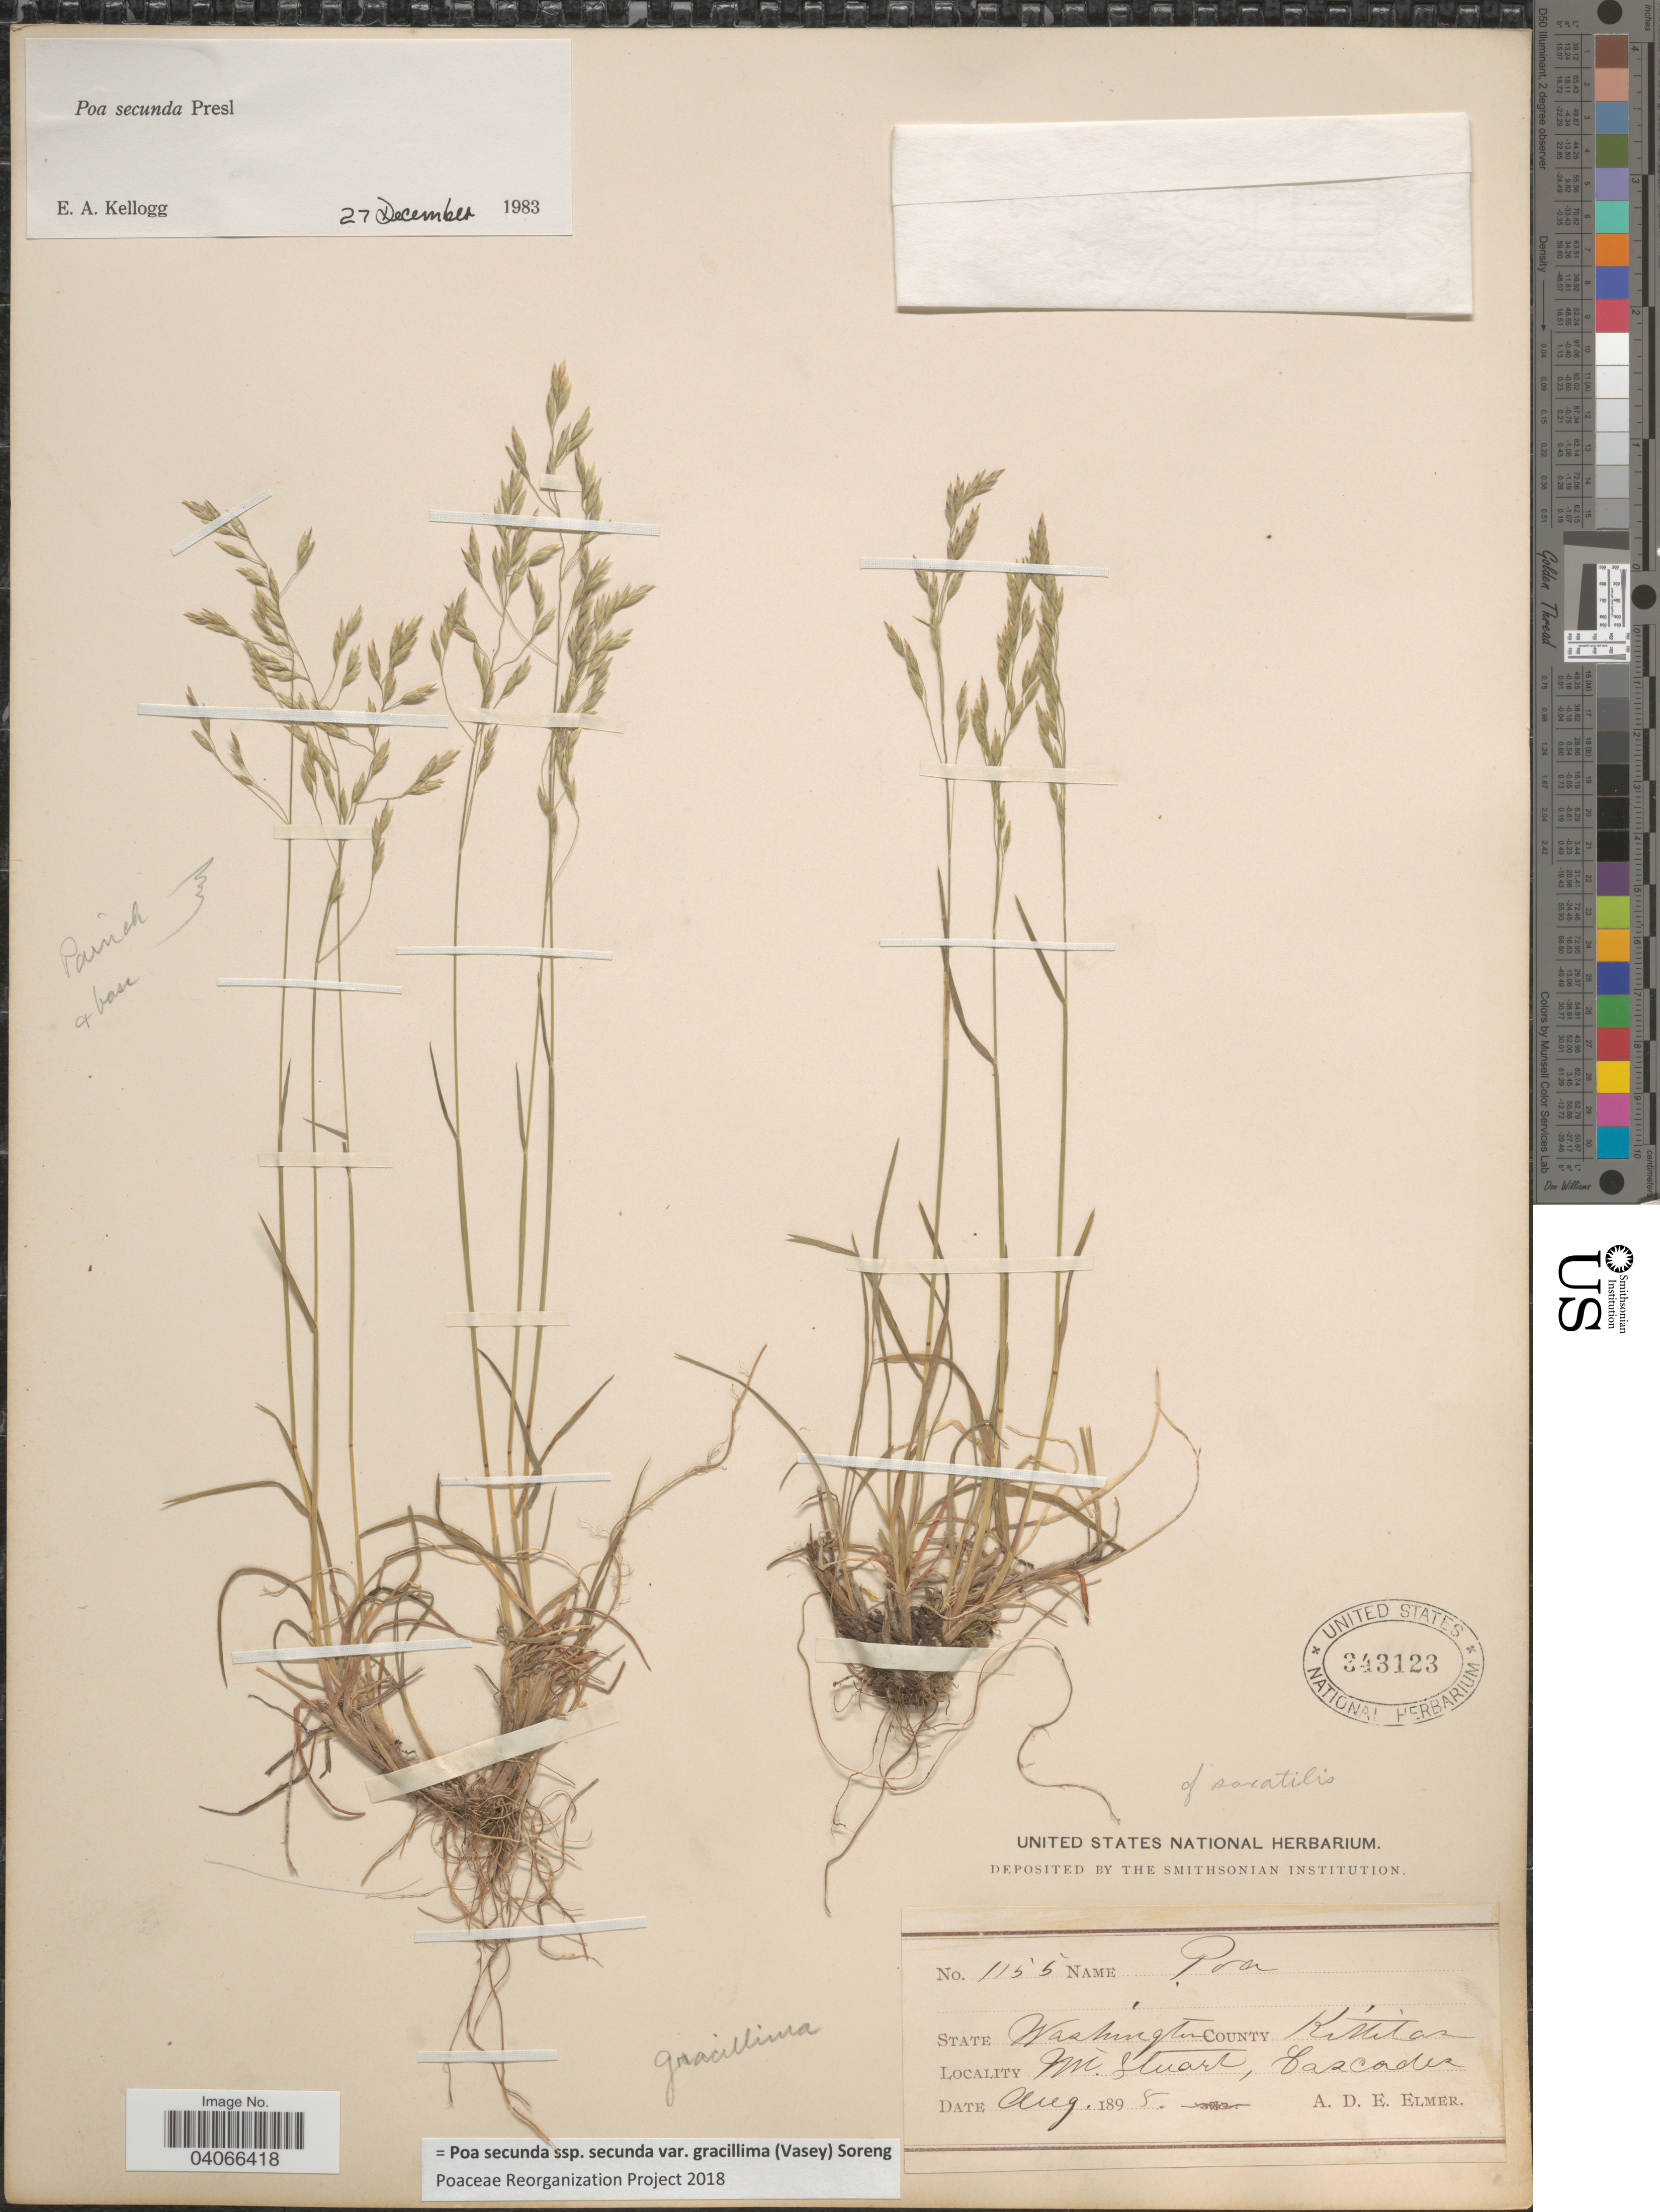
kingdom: Plantae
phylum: Tracheophyta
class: Liliopsida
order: Poales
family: Poaceae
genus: Poa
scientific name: Poa secunda subsp. secunda var. gracillima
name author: (Vasey) Soreng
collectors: A. D. E. Elmer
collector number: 1155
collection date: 1898-08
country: United States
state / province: Washington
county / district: Kittitas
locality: County Kittitas. Mt. Stuart, Cascades.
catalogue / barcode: US 343123